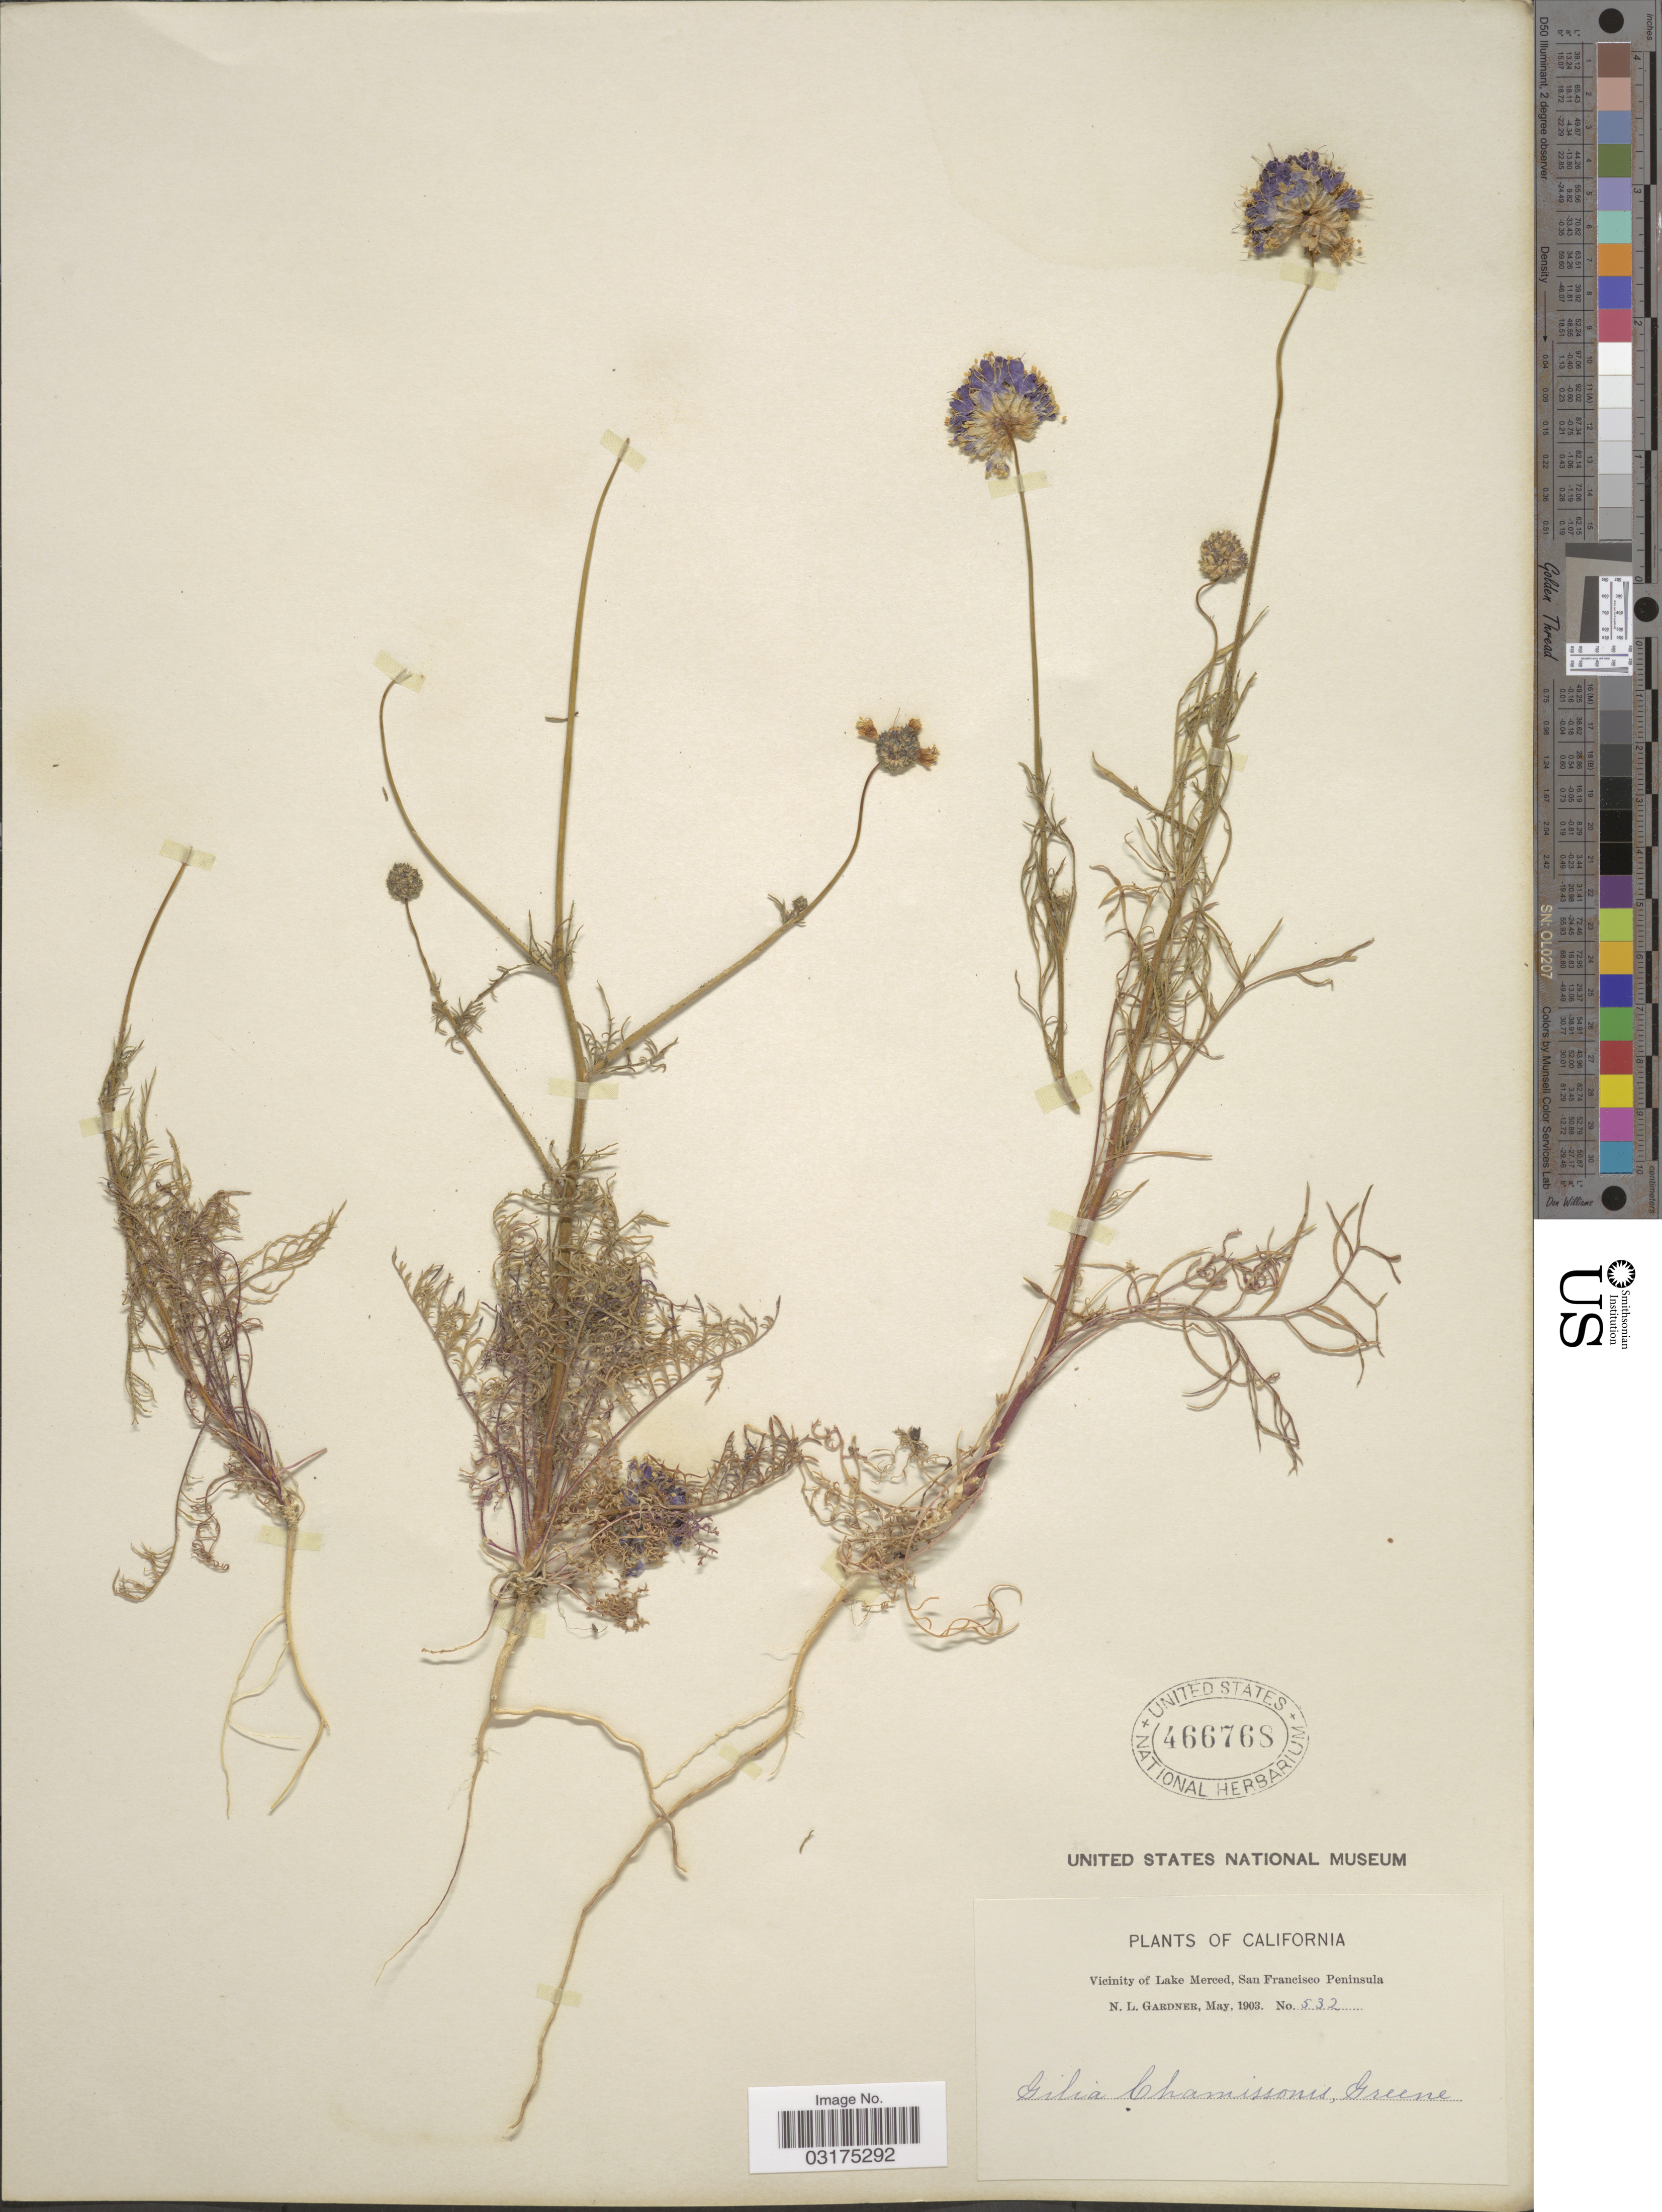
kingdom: Plantae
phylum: Tracheophyta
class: Magnoliopsida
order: Ericales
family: Polemoniaceae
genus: Gilia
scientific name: Gilia capitata subsp. chamissonis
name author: (Greene) V.E. Grant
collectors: N. Gardner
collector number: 532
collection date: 1903-05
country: United States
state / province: California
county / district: San Francisco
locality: Vicinity of Lake Merced, San Francisco Peninsula.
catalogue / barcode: US 466768